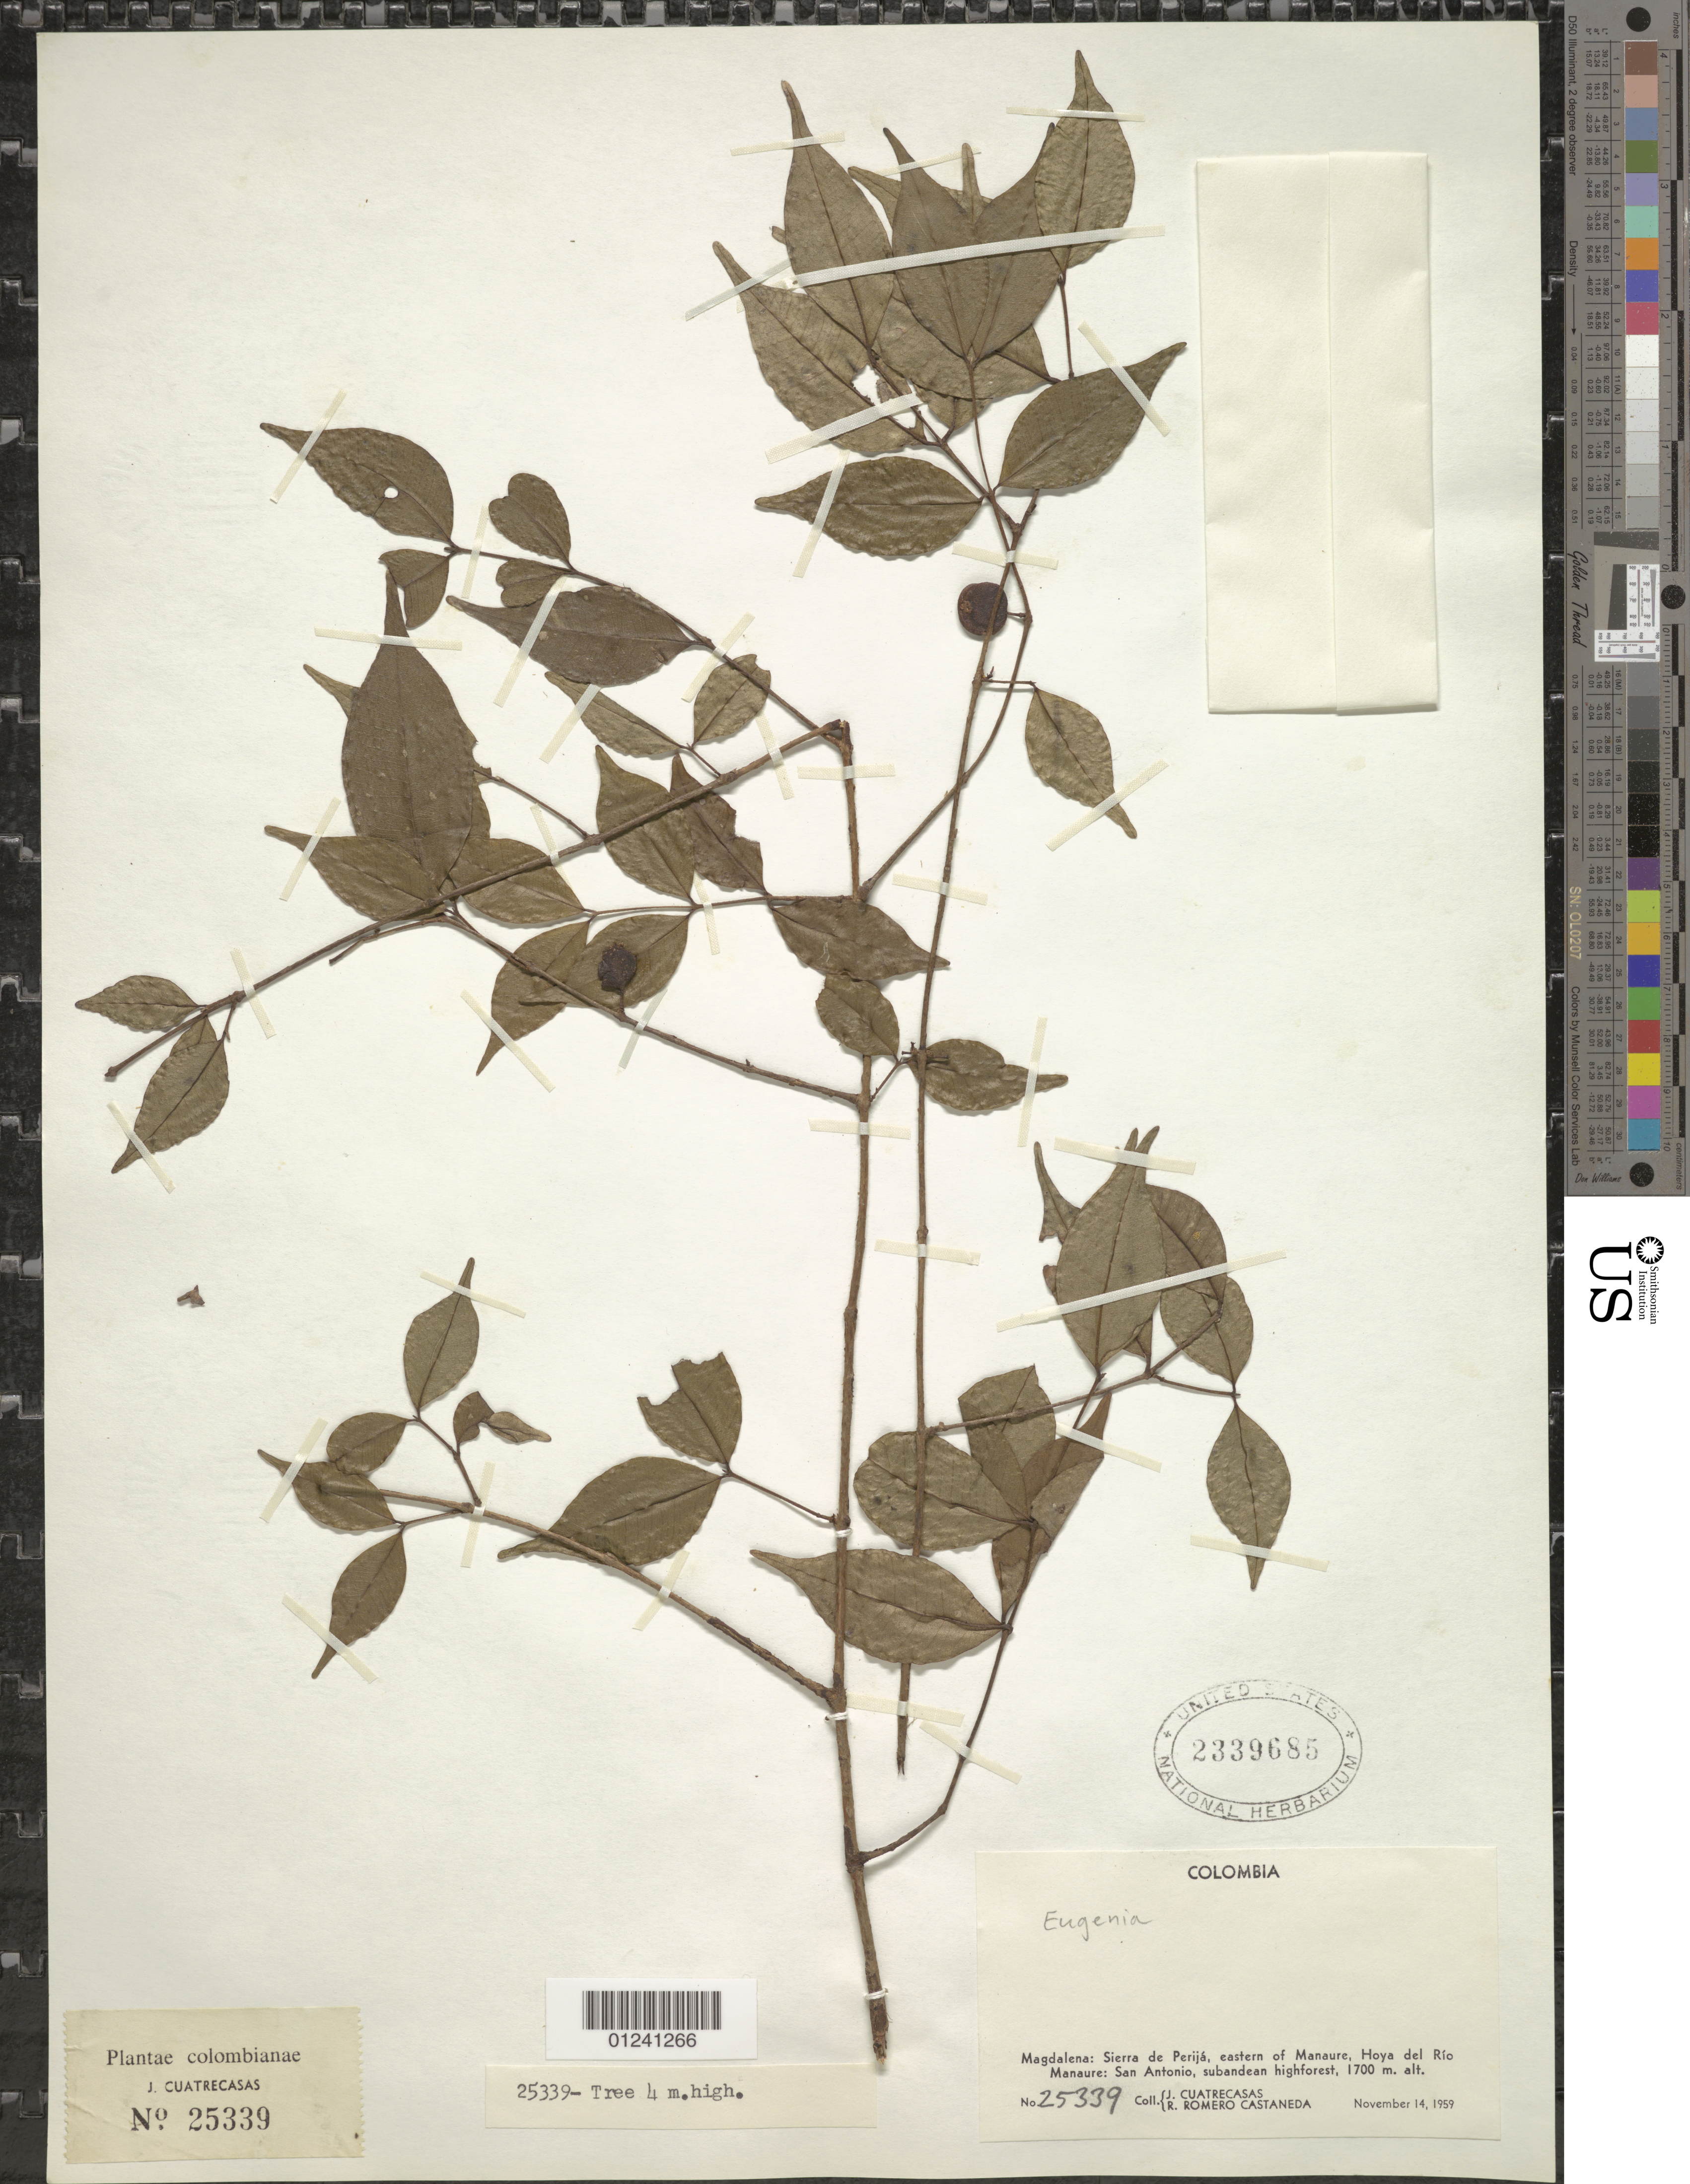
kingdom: Plantae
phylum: Tracheophyta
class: Magnoliopsida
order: Myrtales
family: Myrtaceae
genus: Eugenia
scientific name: Eugenia sp.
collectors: J. Cuatrecasas & R. Romero Castañeda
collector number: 25339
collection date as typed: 14 Nov 1959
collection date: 1959-11-14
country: Colombia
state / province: Magdalena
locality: Sierra de Perijá, E of Manaure, Hoya del Río Manaure: San Antonio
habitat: Subandean high forest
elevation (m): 1700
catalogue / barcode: US 2339685